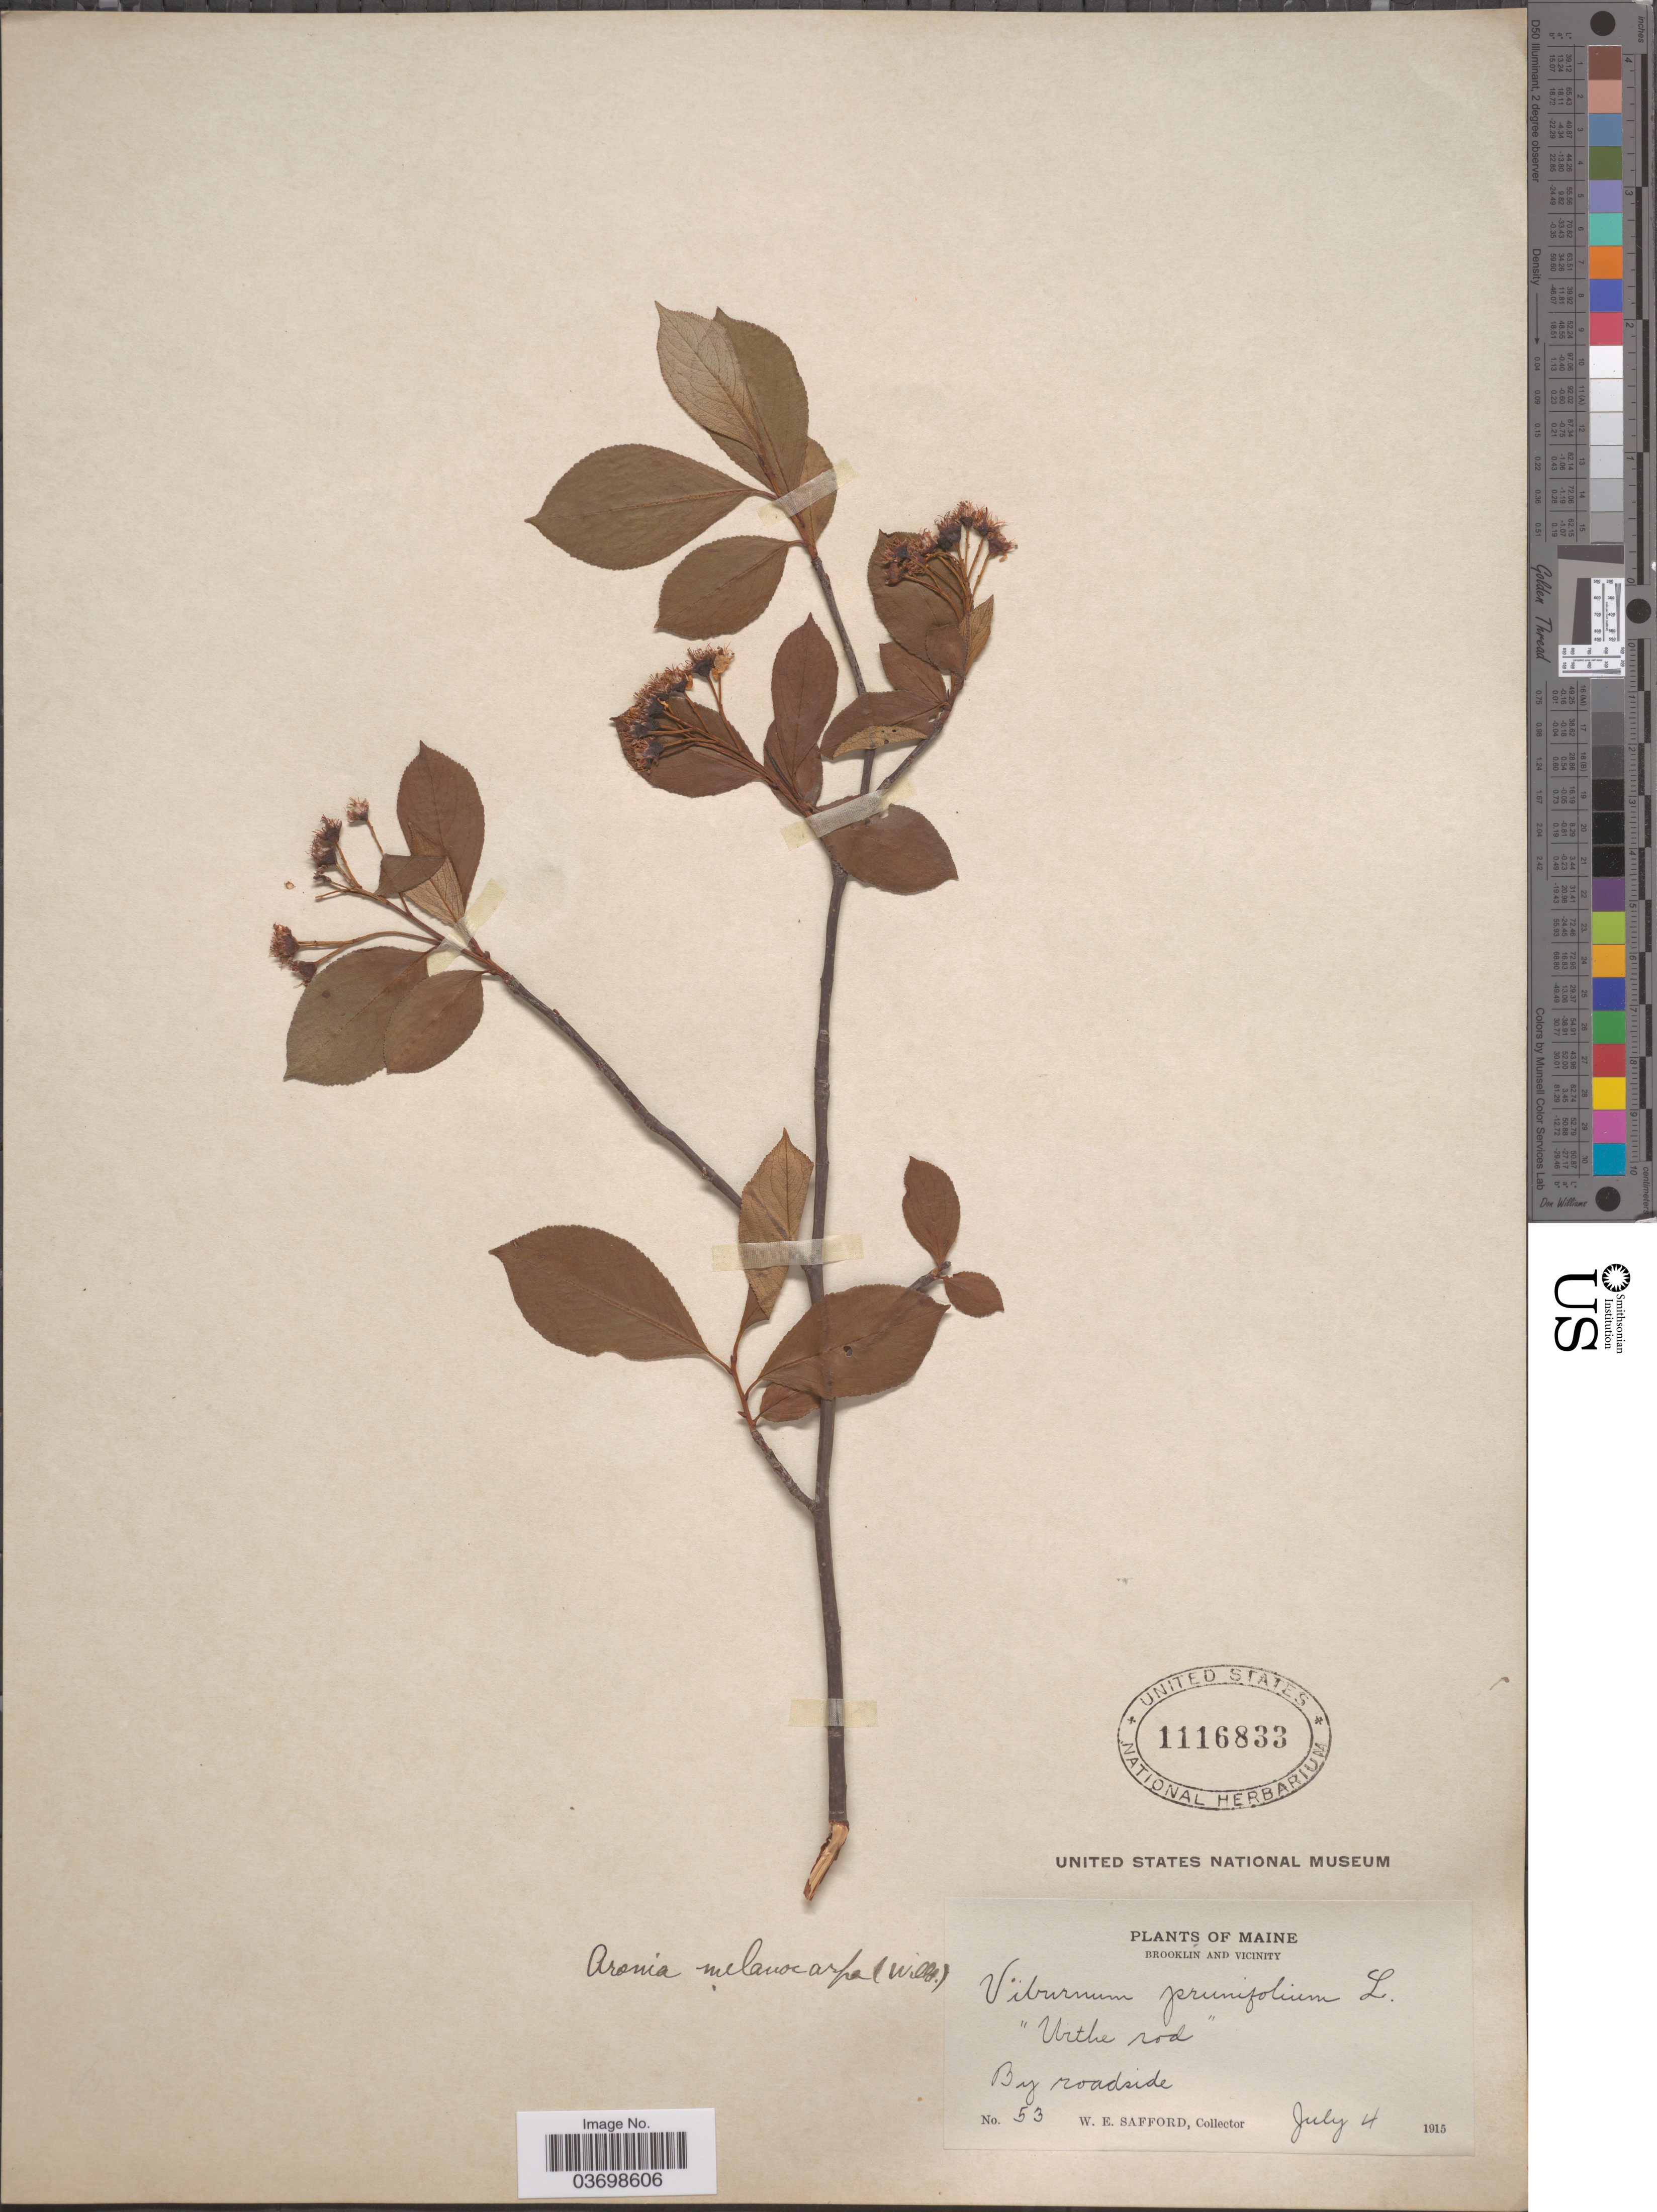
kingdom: Plantae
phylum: Tracheophyta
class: Magnoliopsida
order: Rosales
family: Rosaceae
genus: Aronia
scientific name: Aronia melanocarpa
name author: (Michx.) Elliott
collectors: W. E. Safford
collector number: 53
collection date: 1915-07-04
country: United States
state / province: Maine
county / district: Hancock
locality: Brooklin and Vicinity. By roadside.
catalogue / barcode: US 1116833